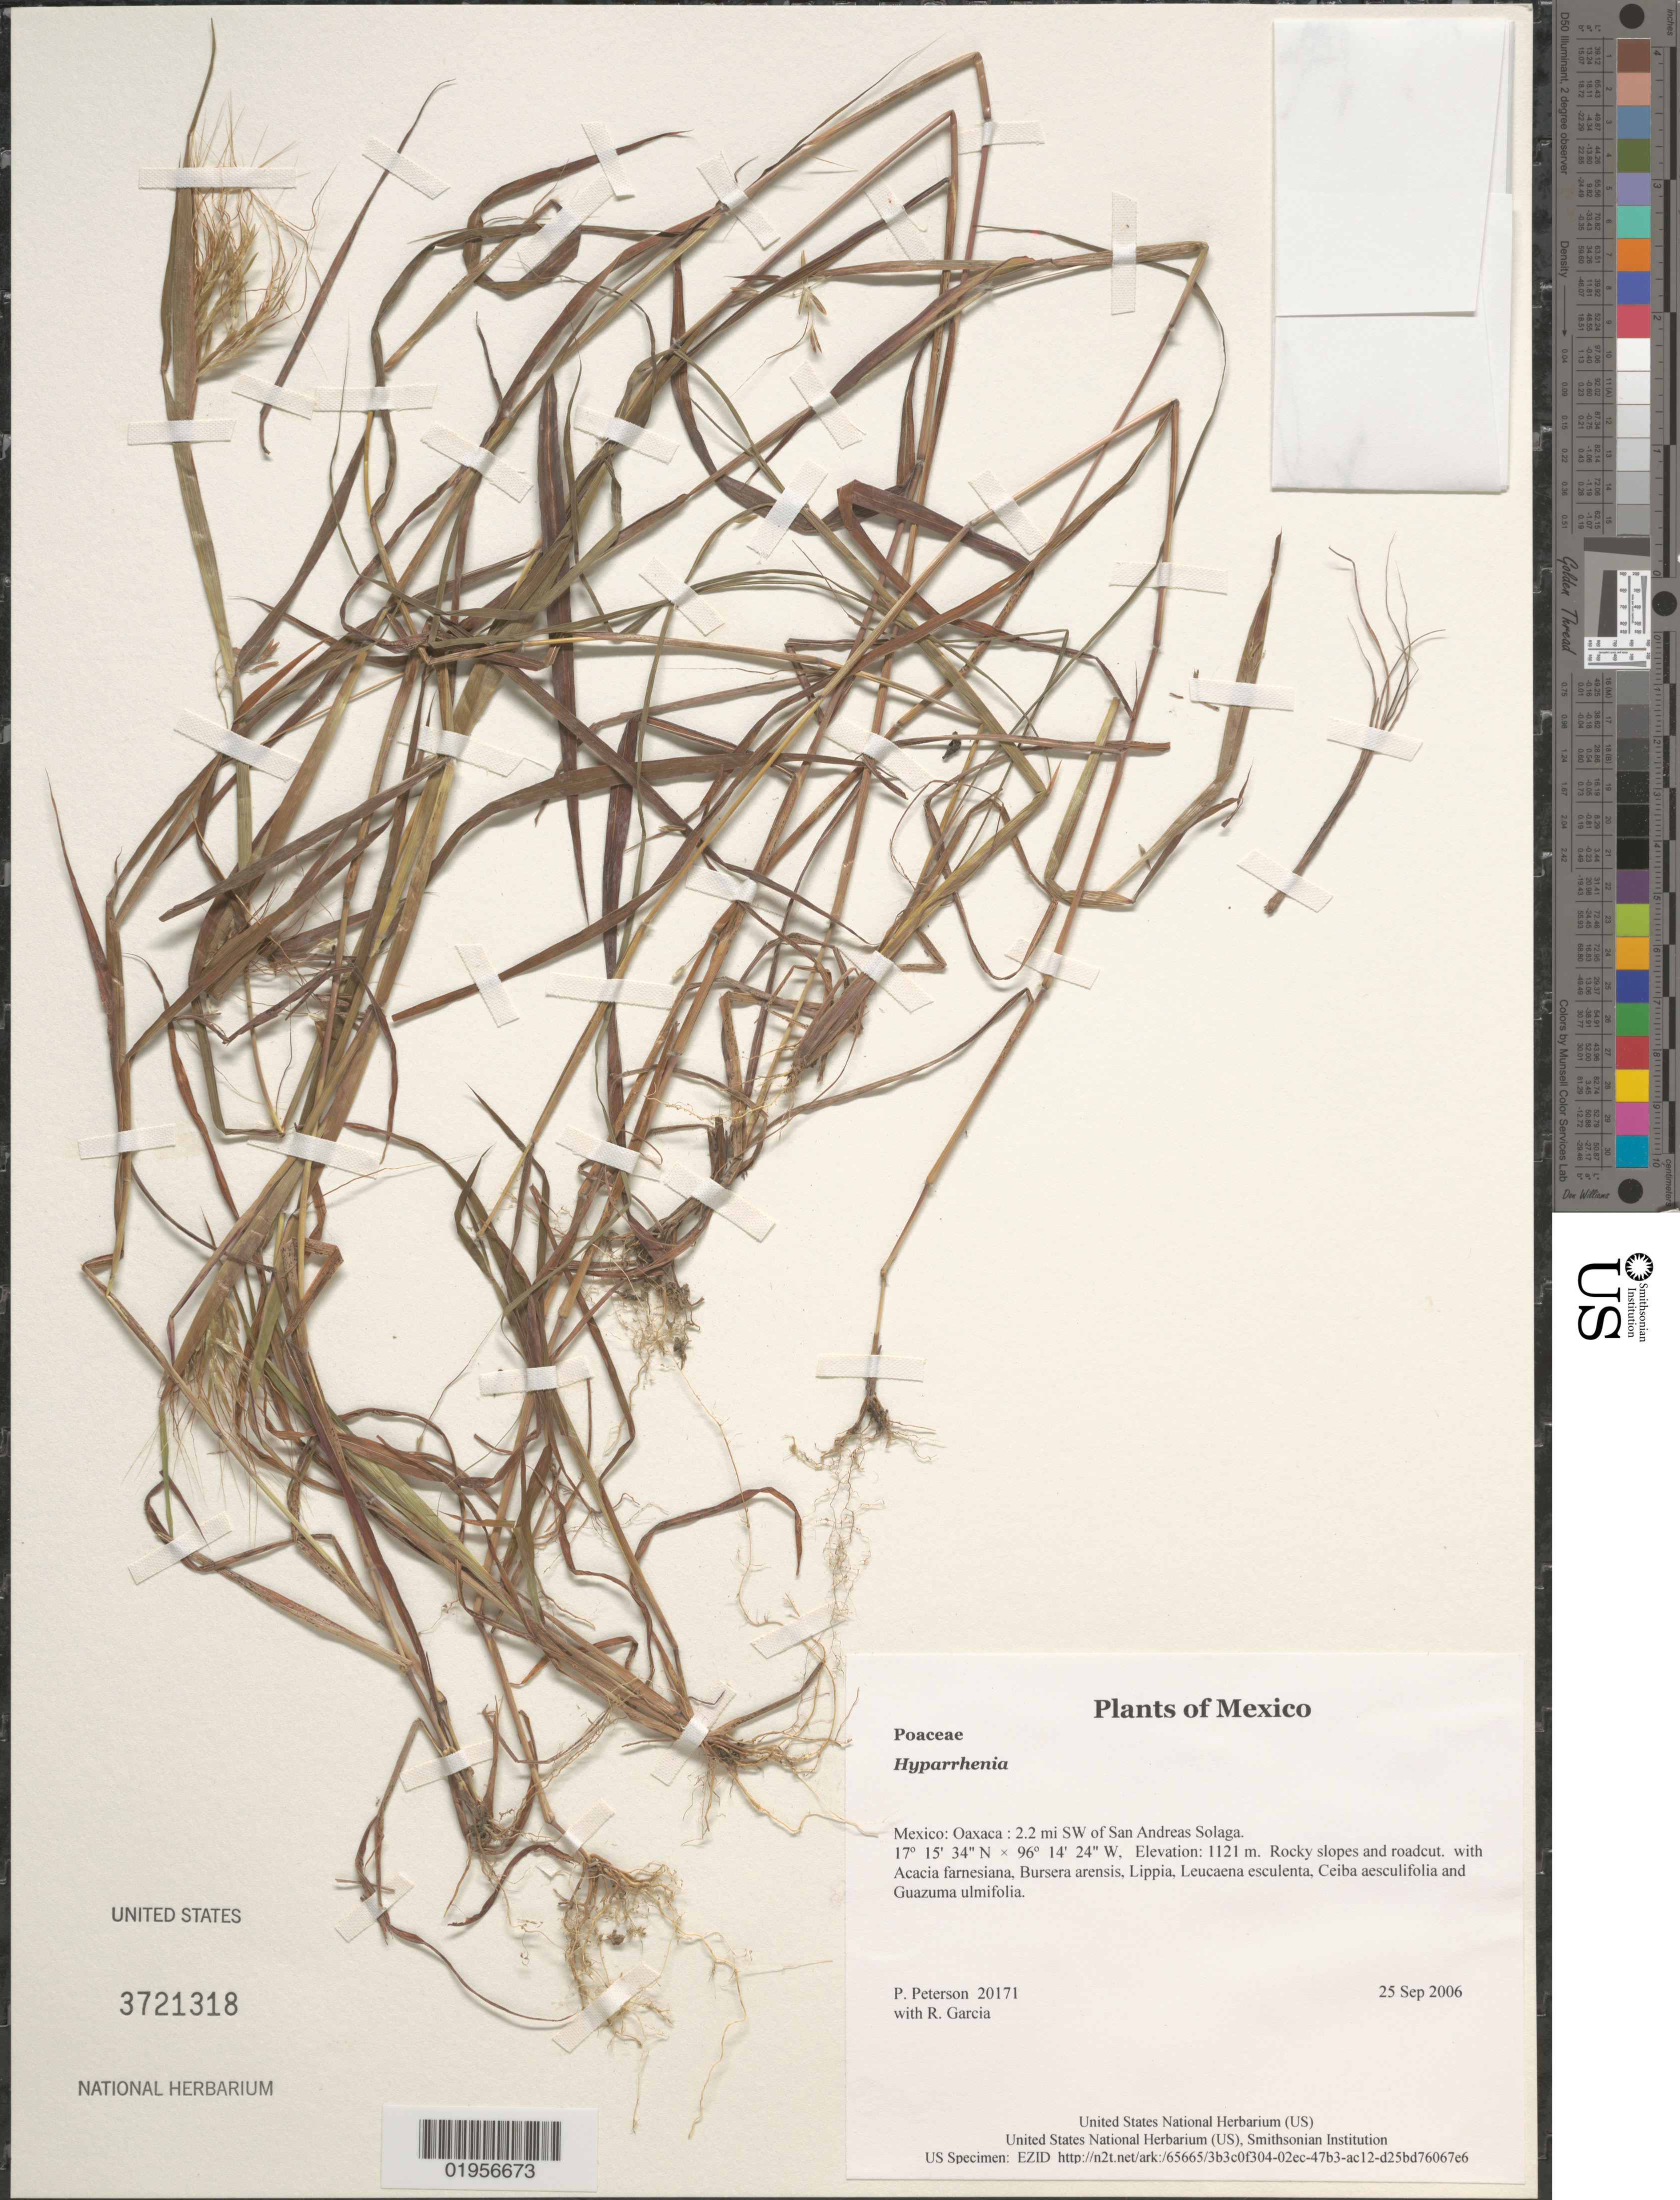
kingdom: Plantae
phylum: Tracheophyta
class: Liliopsida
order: Poales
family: Poaceae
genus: Hyparrhenia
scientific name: Hyparrhenia sp.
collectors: P. M. Peterson & R. Garcia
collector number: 20171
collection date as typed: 25 Sep 2006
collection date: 2006-09-25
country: Mexico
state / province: Oaxaca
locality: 2.2 mi SW of San Andreas Solaga.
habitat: Rocky slopes and roadcut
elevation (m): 1121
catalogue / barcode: US 3721318